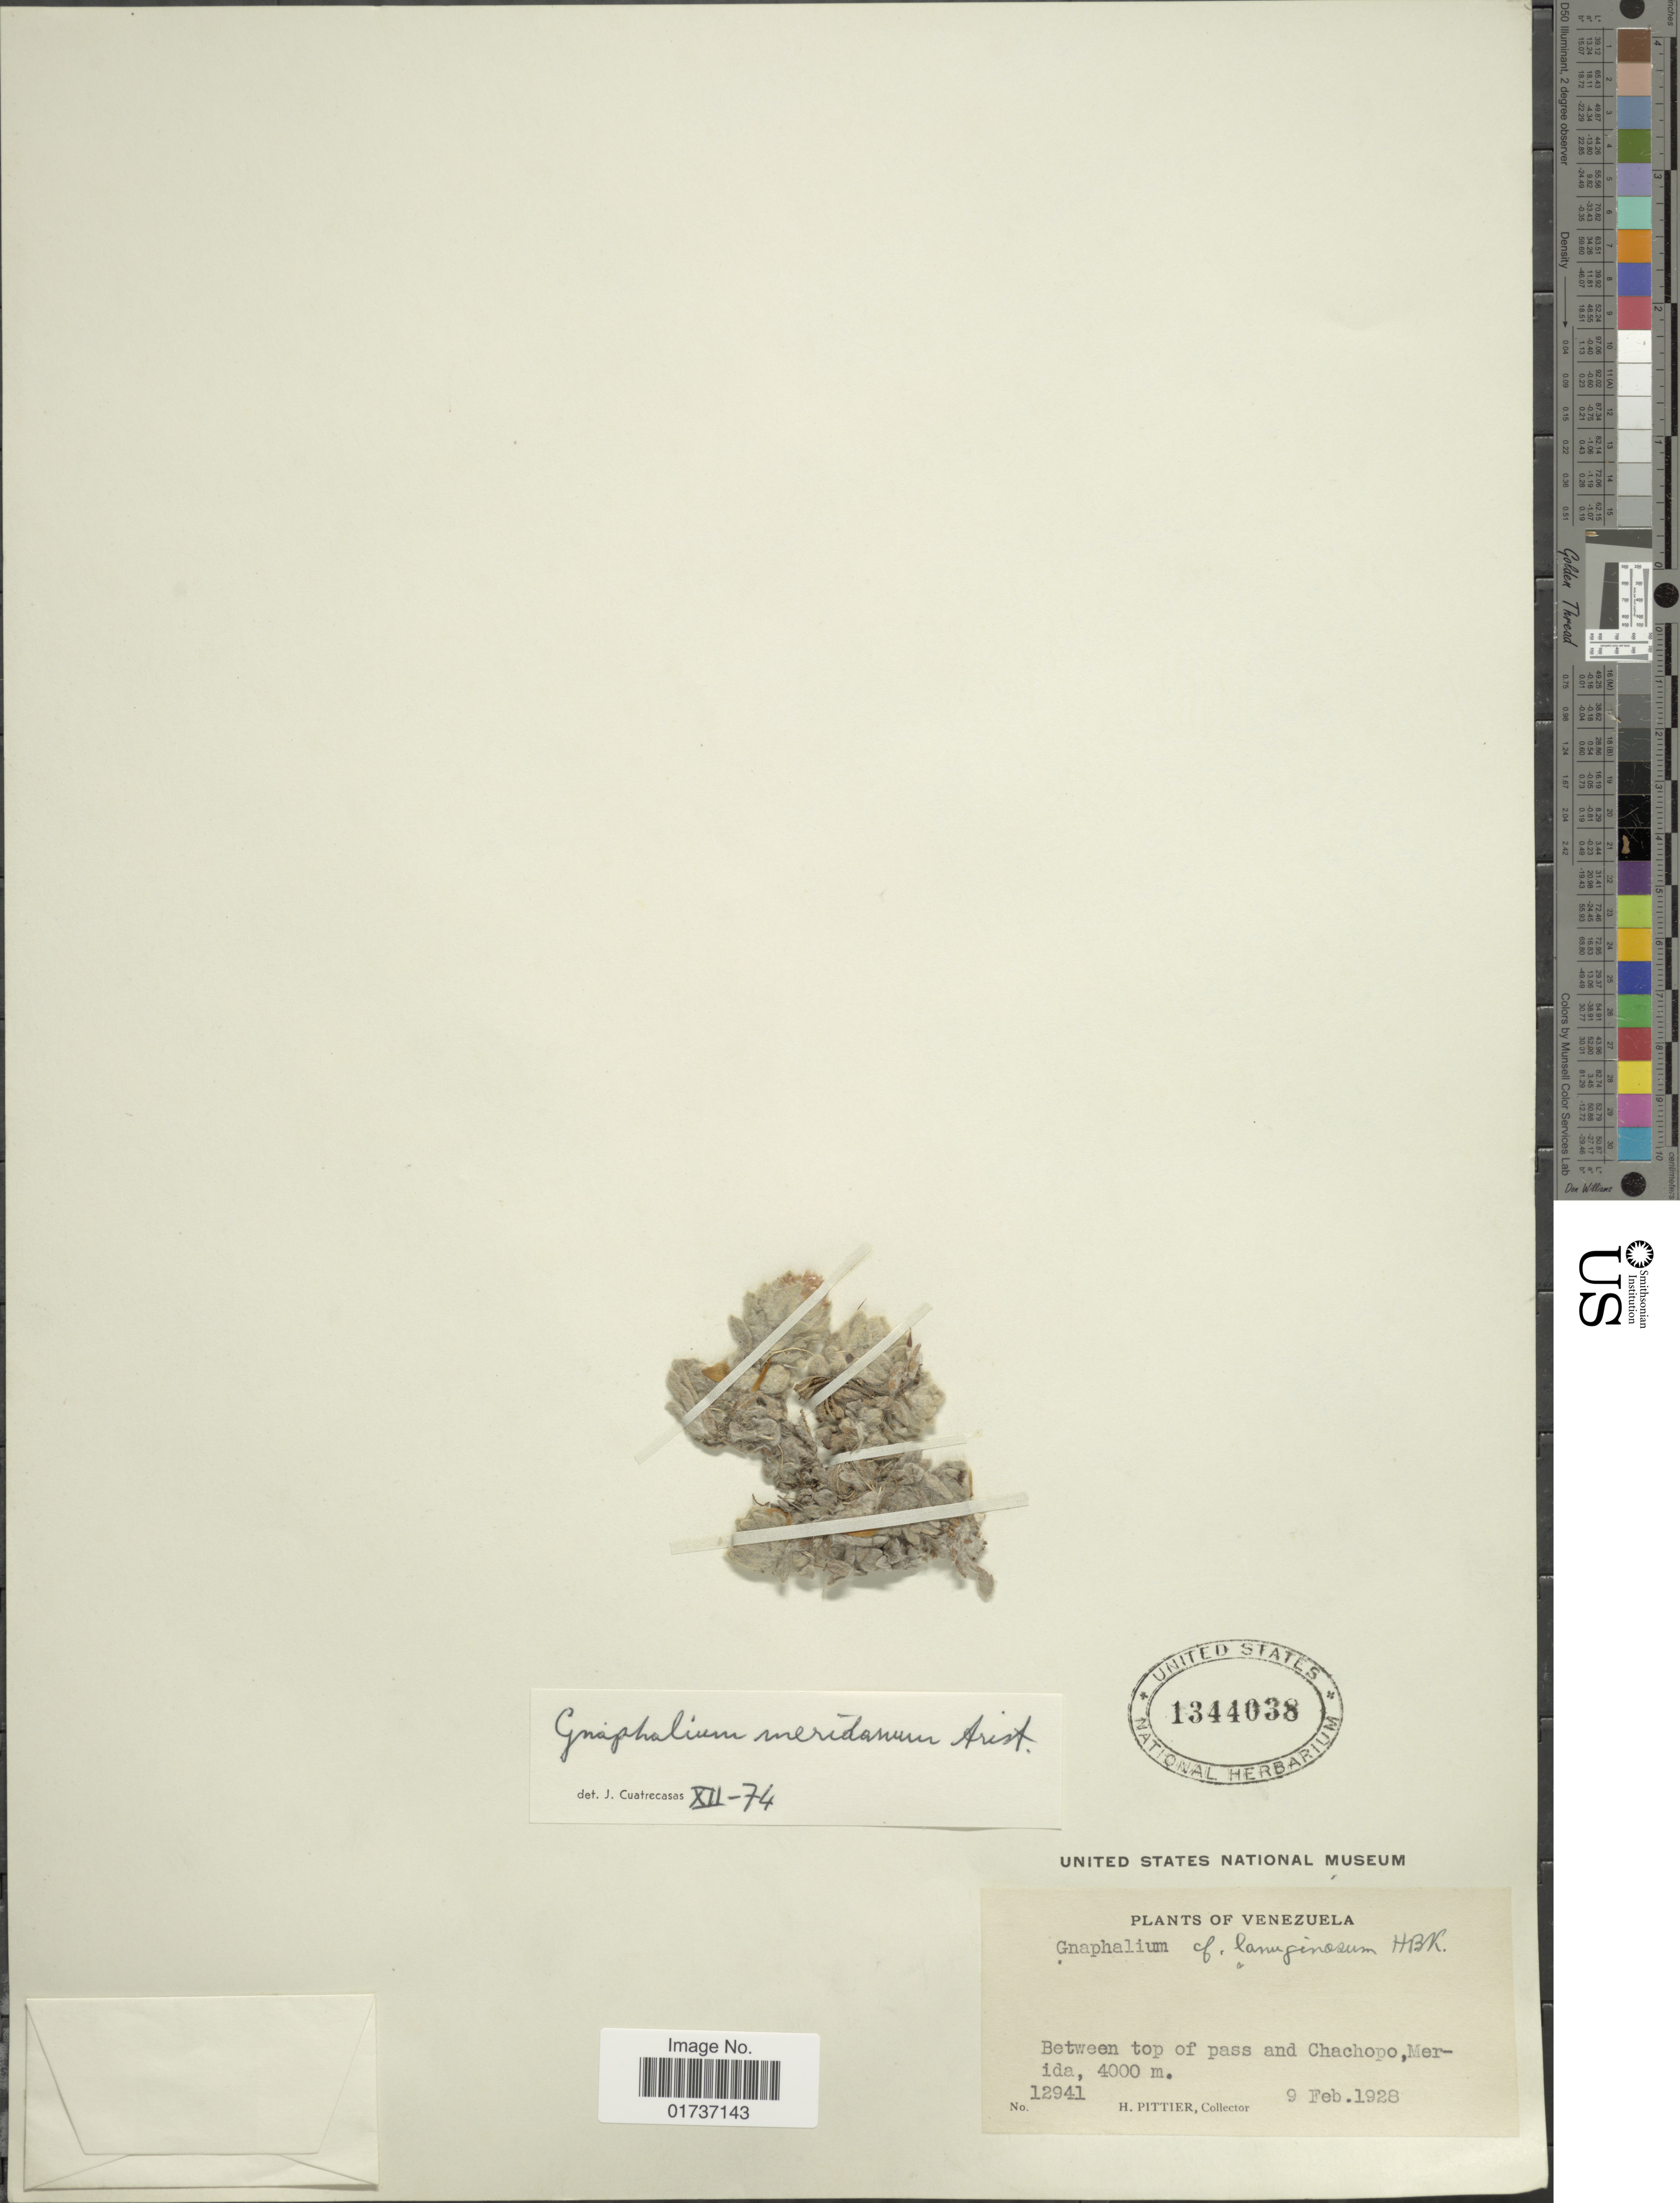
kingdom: Plantae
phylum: Tracheophyta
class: Magnoliopsida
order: Asterales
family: Asteraceae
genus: Gnaphalium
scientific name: Gnaphalium meridanum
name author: Aristeg.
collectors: H. F. Pittier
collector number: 12941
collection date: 1928-02-09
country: Venezuela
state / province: Mérida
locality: Between top of pass and Chachopo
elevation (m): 4000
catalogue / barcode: US 1344038